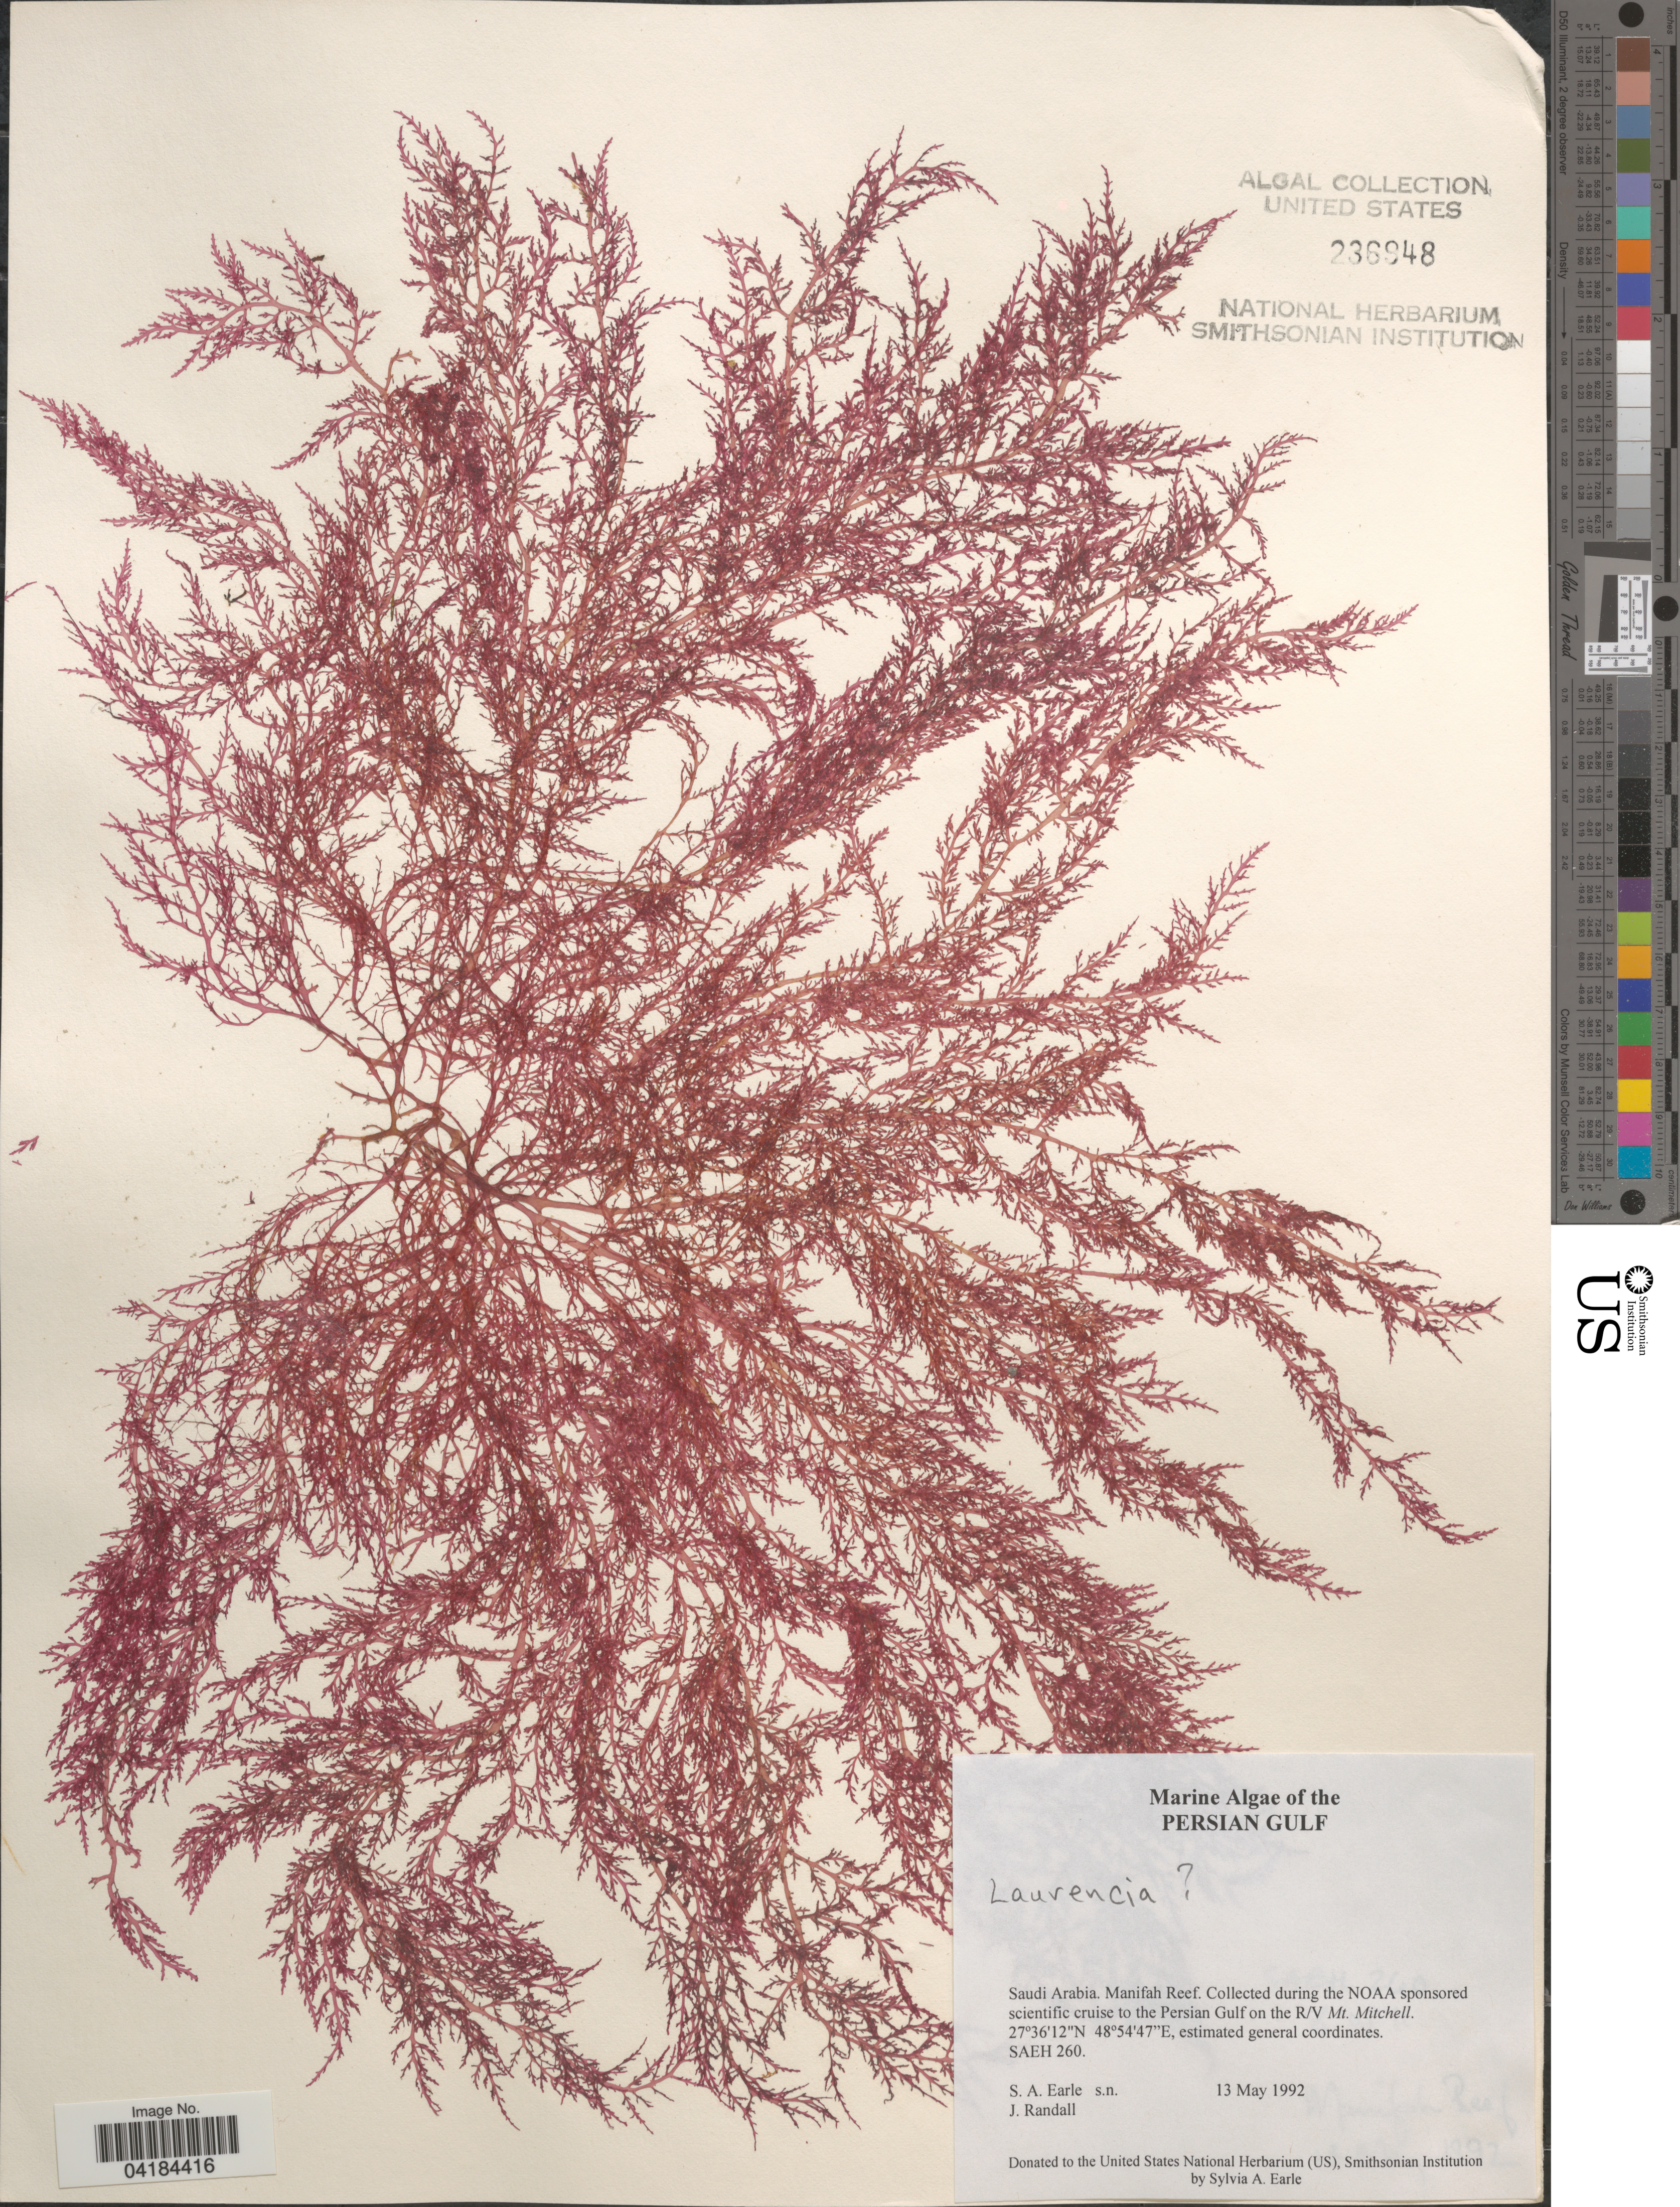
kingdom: Plantae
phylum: Rhodophyta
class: Florideophyceae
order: Ceramiales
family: Rhodomelaceae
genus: Laurencia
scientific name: Laurencia sp.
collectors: S. A. Earle & J. Randall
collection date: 1992-05-13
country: Saudi Arabia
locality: Persian Gulf. Manifah Reef. Collected during the NOAA sponsored scientific cruise to the Persian Gulf on the R/V Mt. Mitchell. SAEH 260.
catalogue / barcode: US 236948